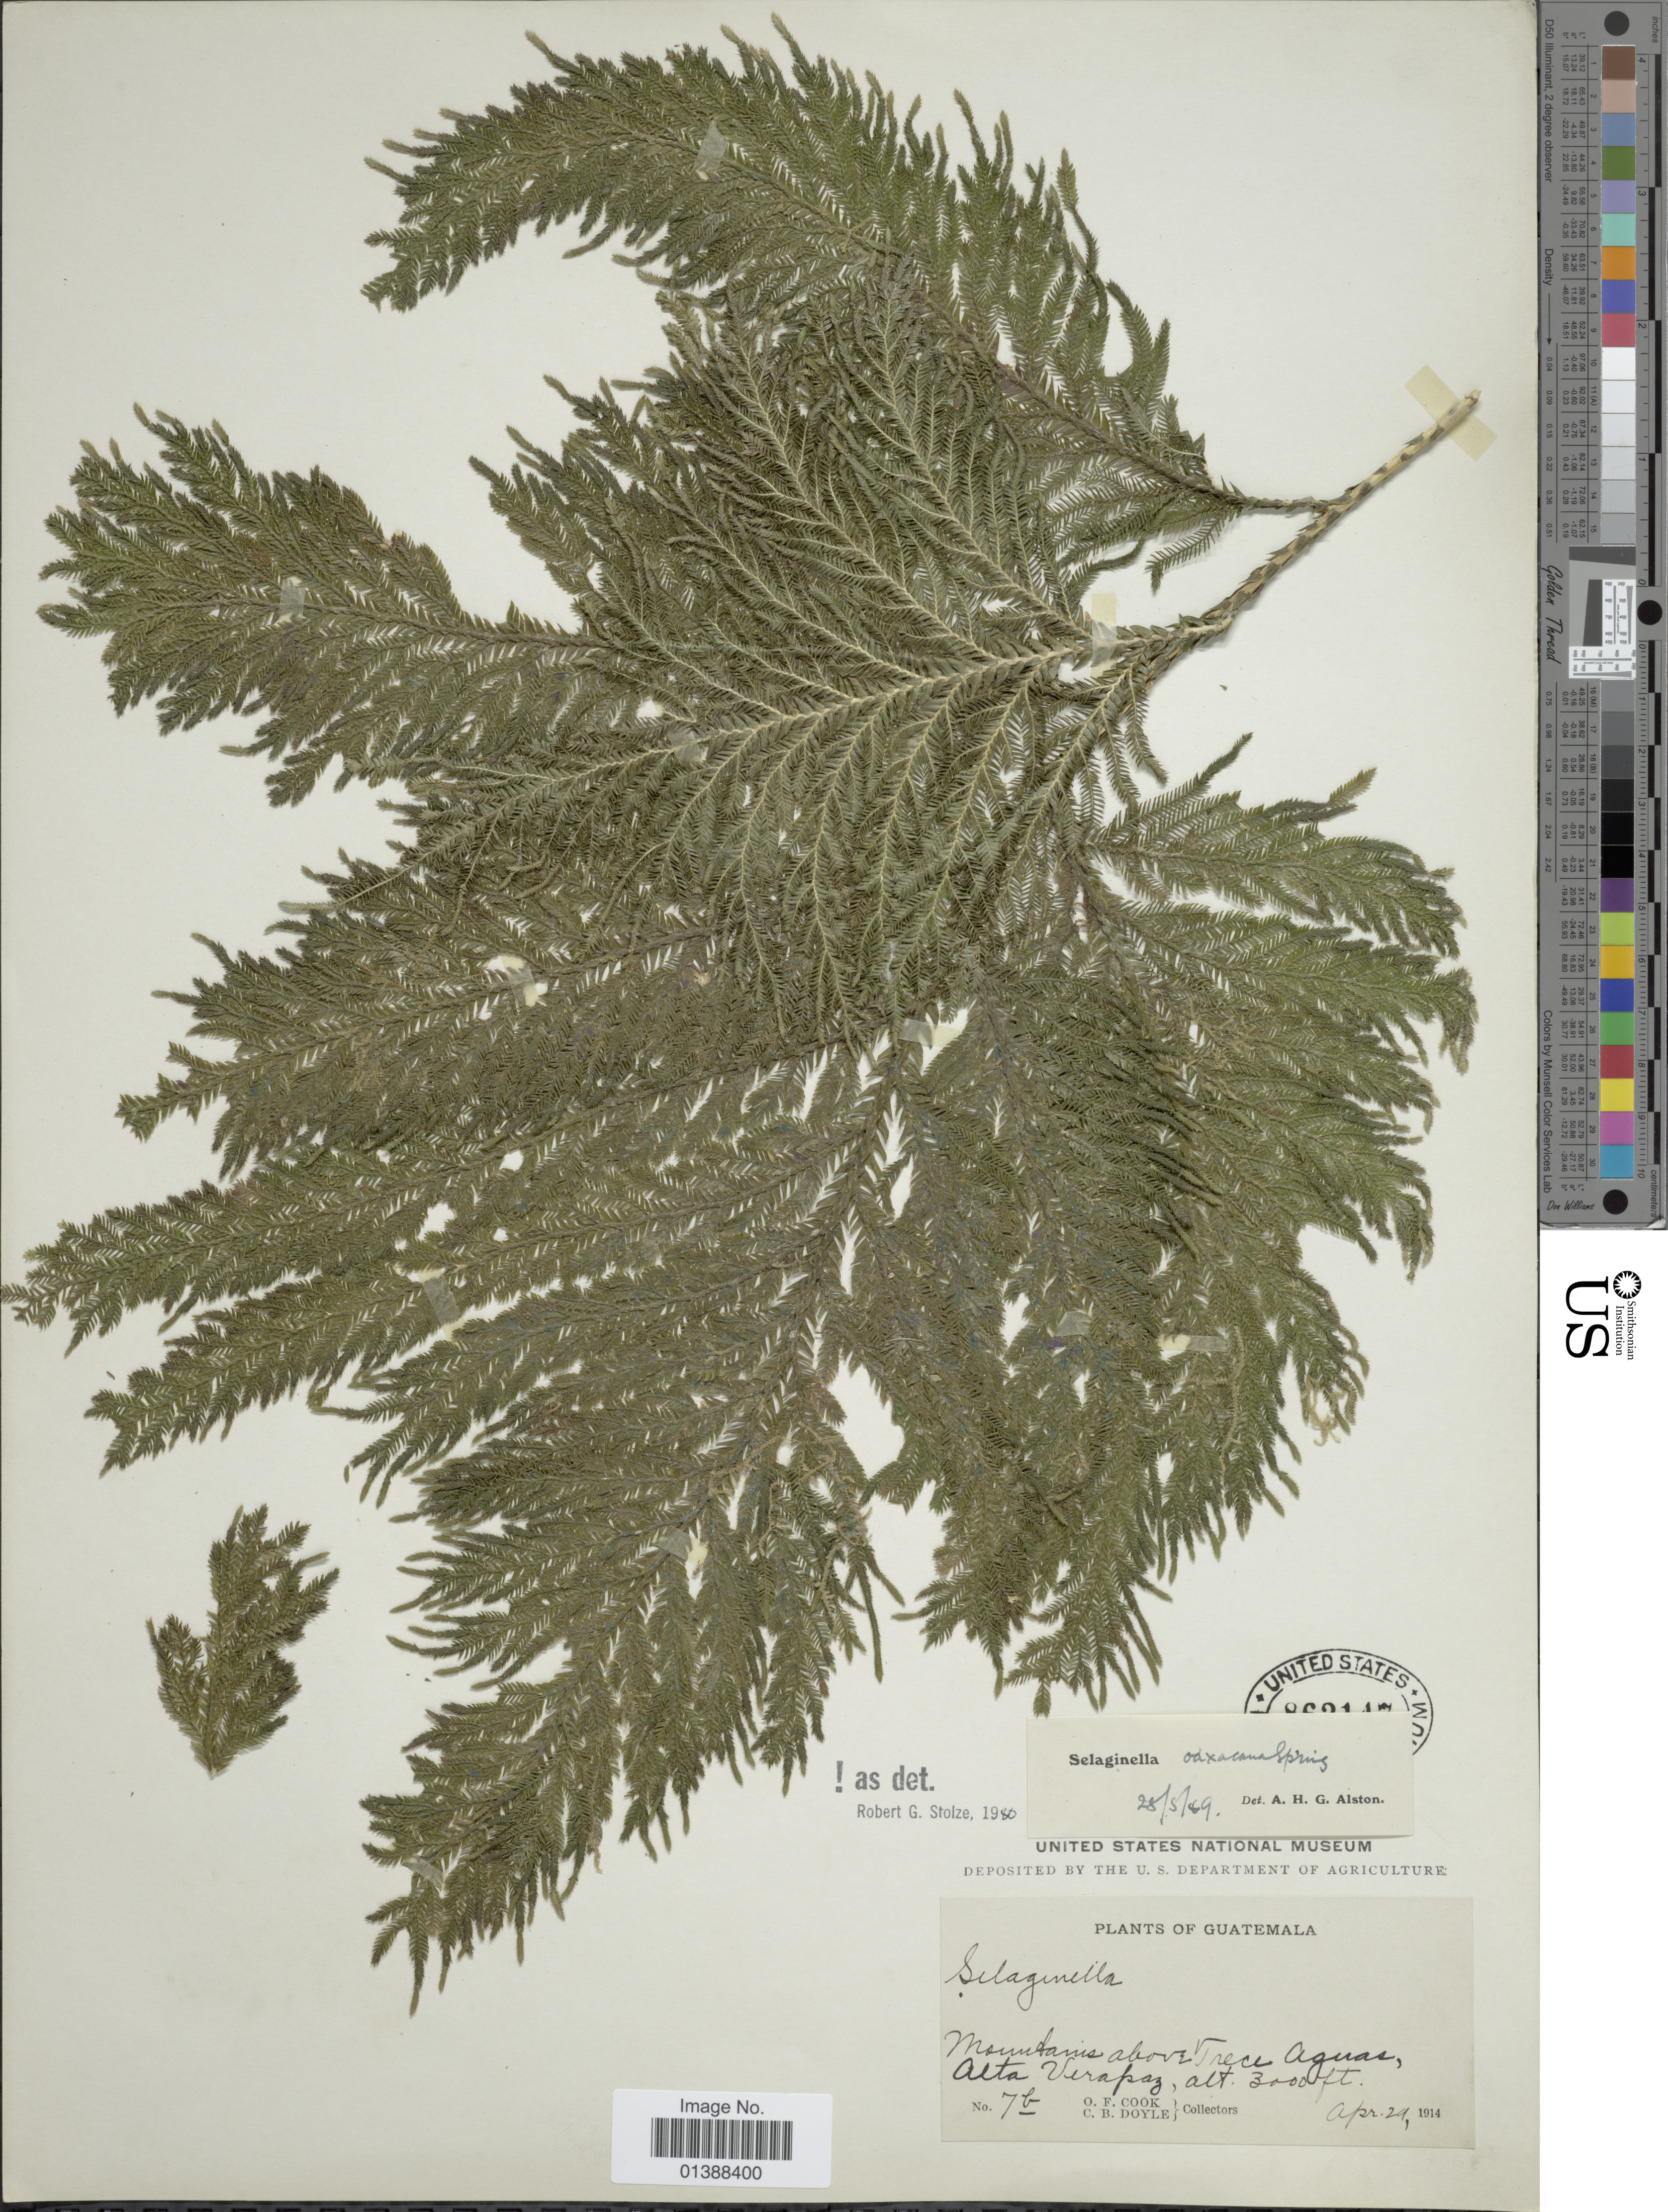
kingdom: Plantae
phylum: Tracheophyta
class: Lycopodiopsida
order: Selaginellales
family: Selaginellaceae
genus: Selaginella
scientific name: Selaginella oaxacana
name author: Spring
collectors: O. F. Cook & C. Doyle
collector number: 7b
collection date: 1914-04-29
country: Guatemala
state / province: Alta Verapaz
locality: Mountains above Trece Aguas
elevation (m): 914